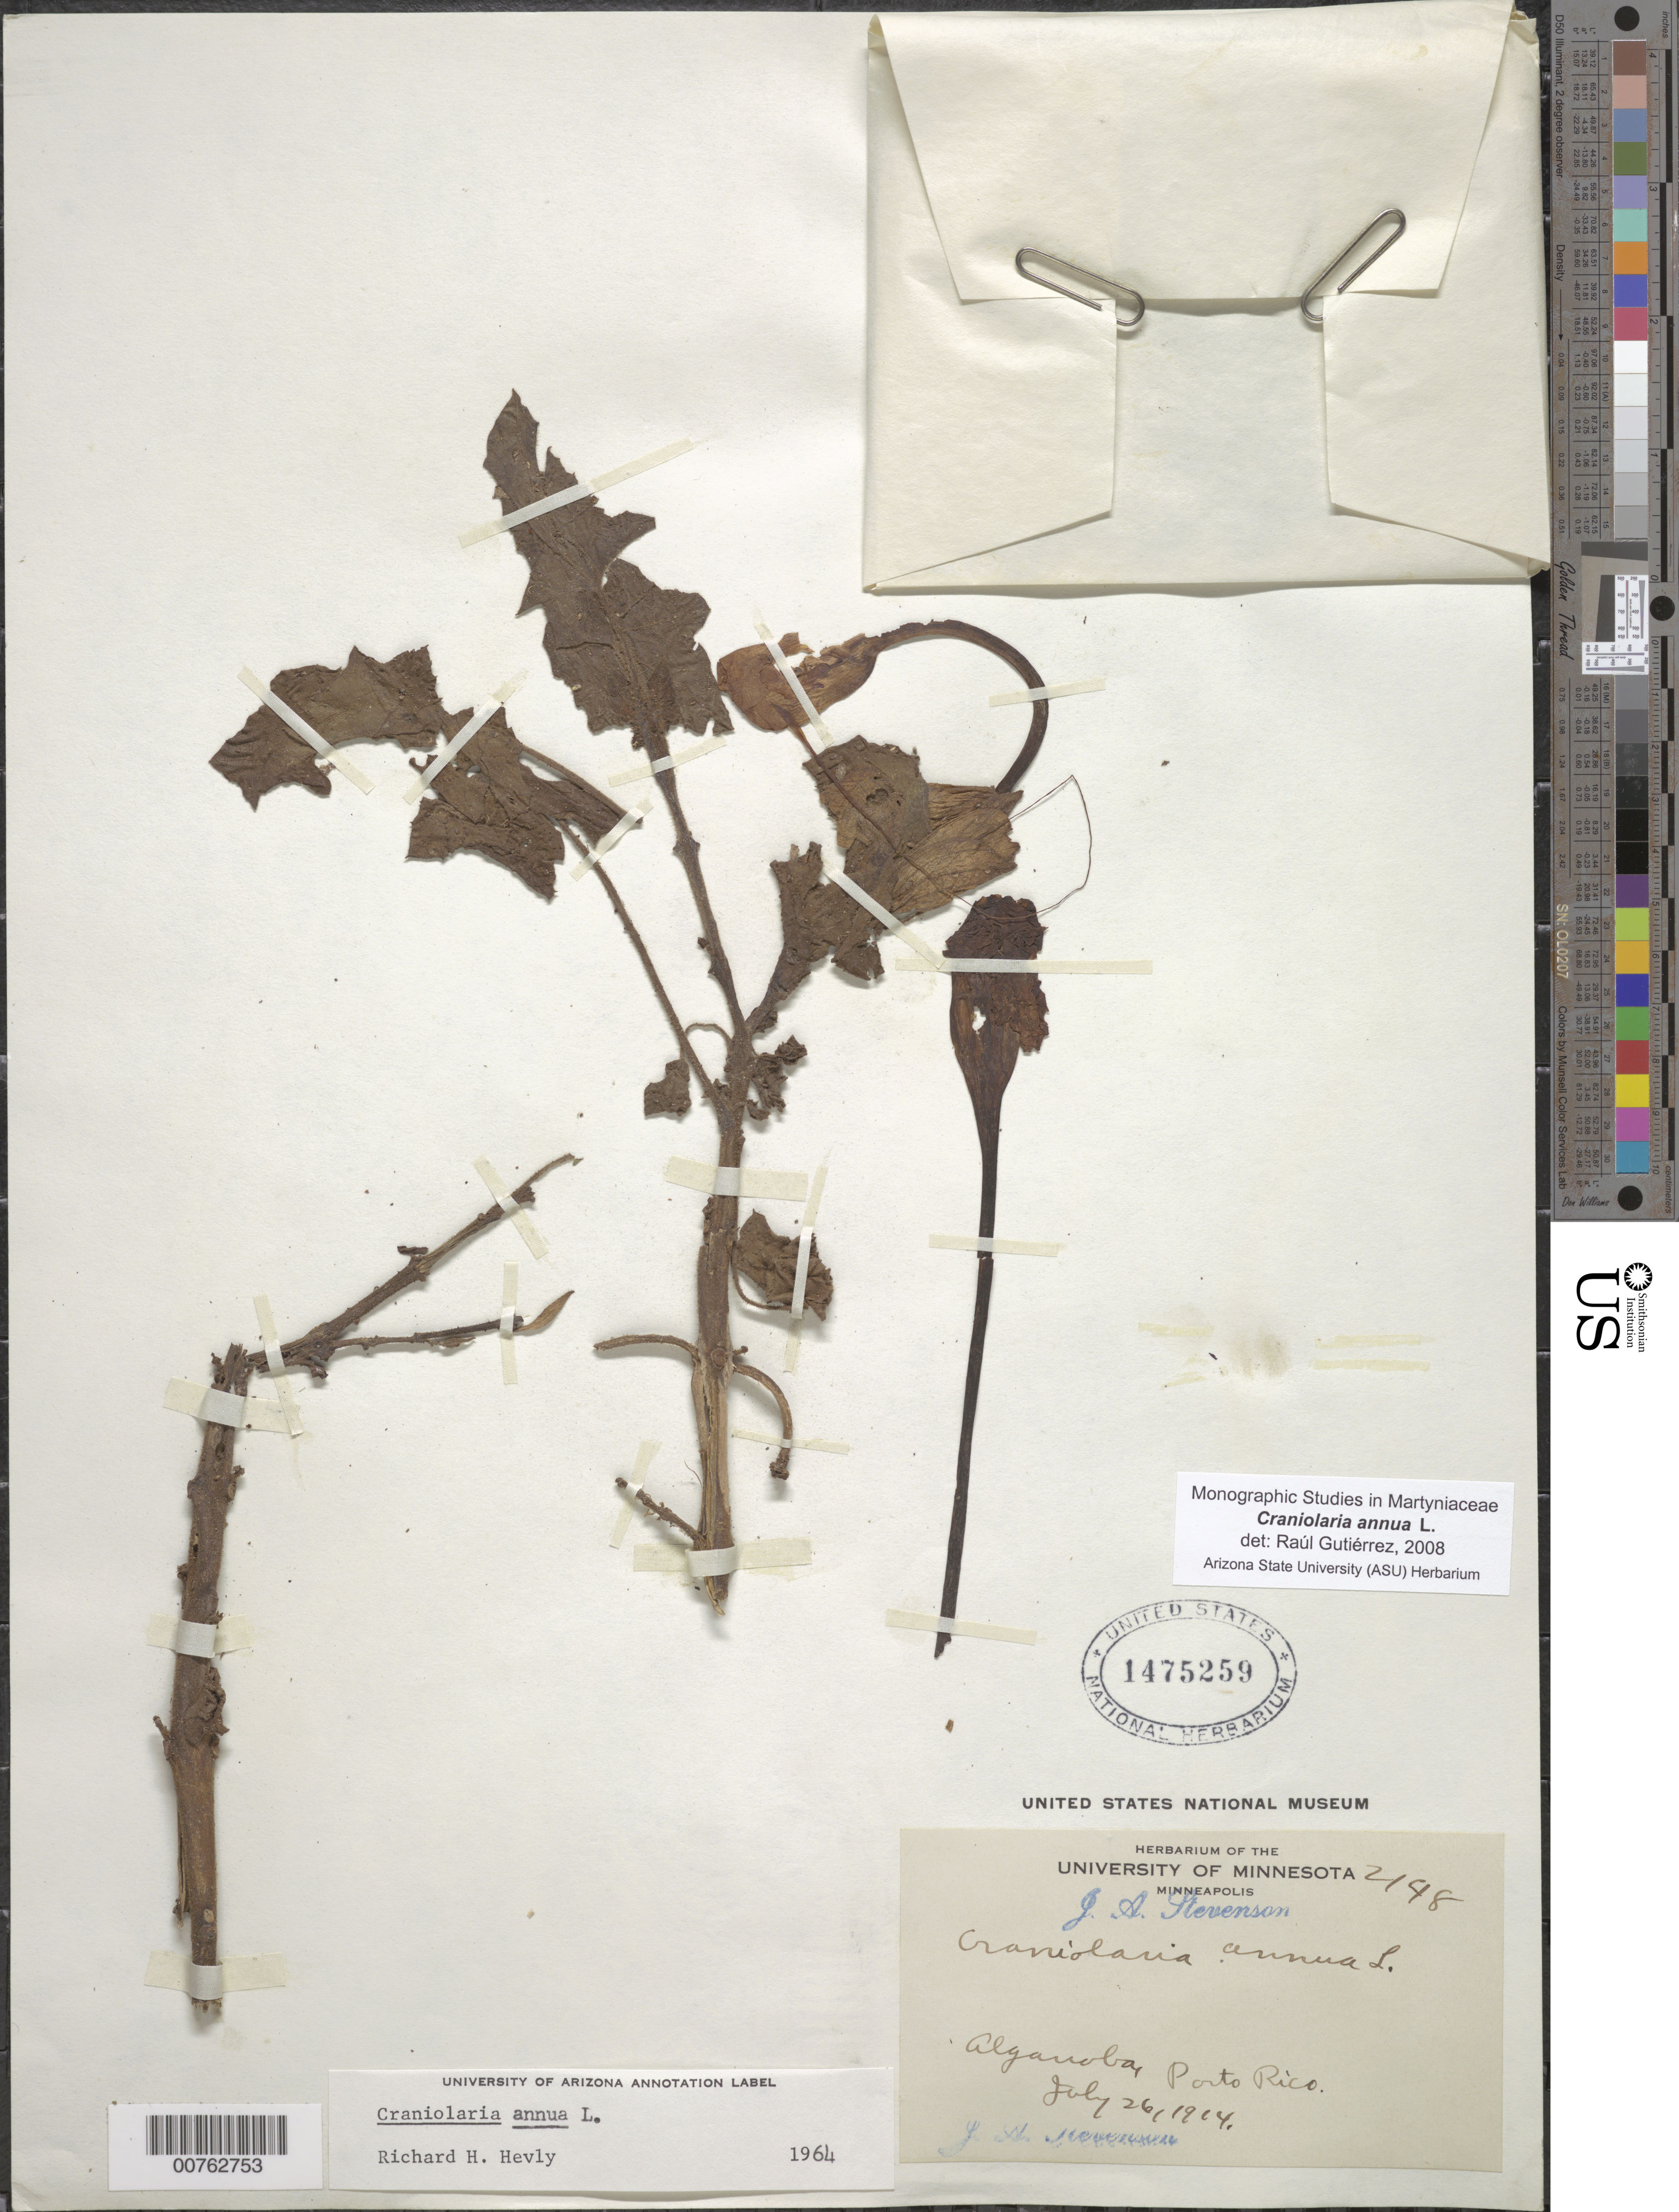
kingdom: Plantae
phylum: Tracheophyta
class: Magnoliopsida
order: Lamiales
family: Martyniaceae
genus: Craniolaria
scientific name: Craniolaria annua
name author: L.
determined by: Hevly, R. H.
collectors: J. Stevenson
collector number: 2148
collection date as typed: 26 Jul 1914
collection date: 1914-07-26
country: Puerto Rico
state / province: Guayama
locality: Algarrobo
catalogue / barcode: US 1475259